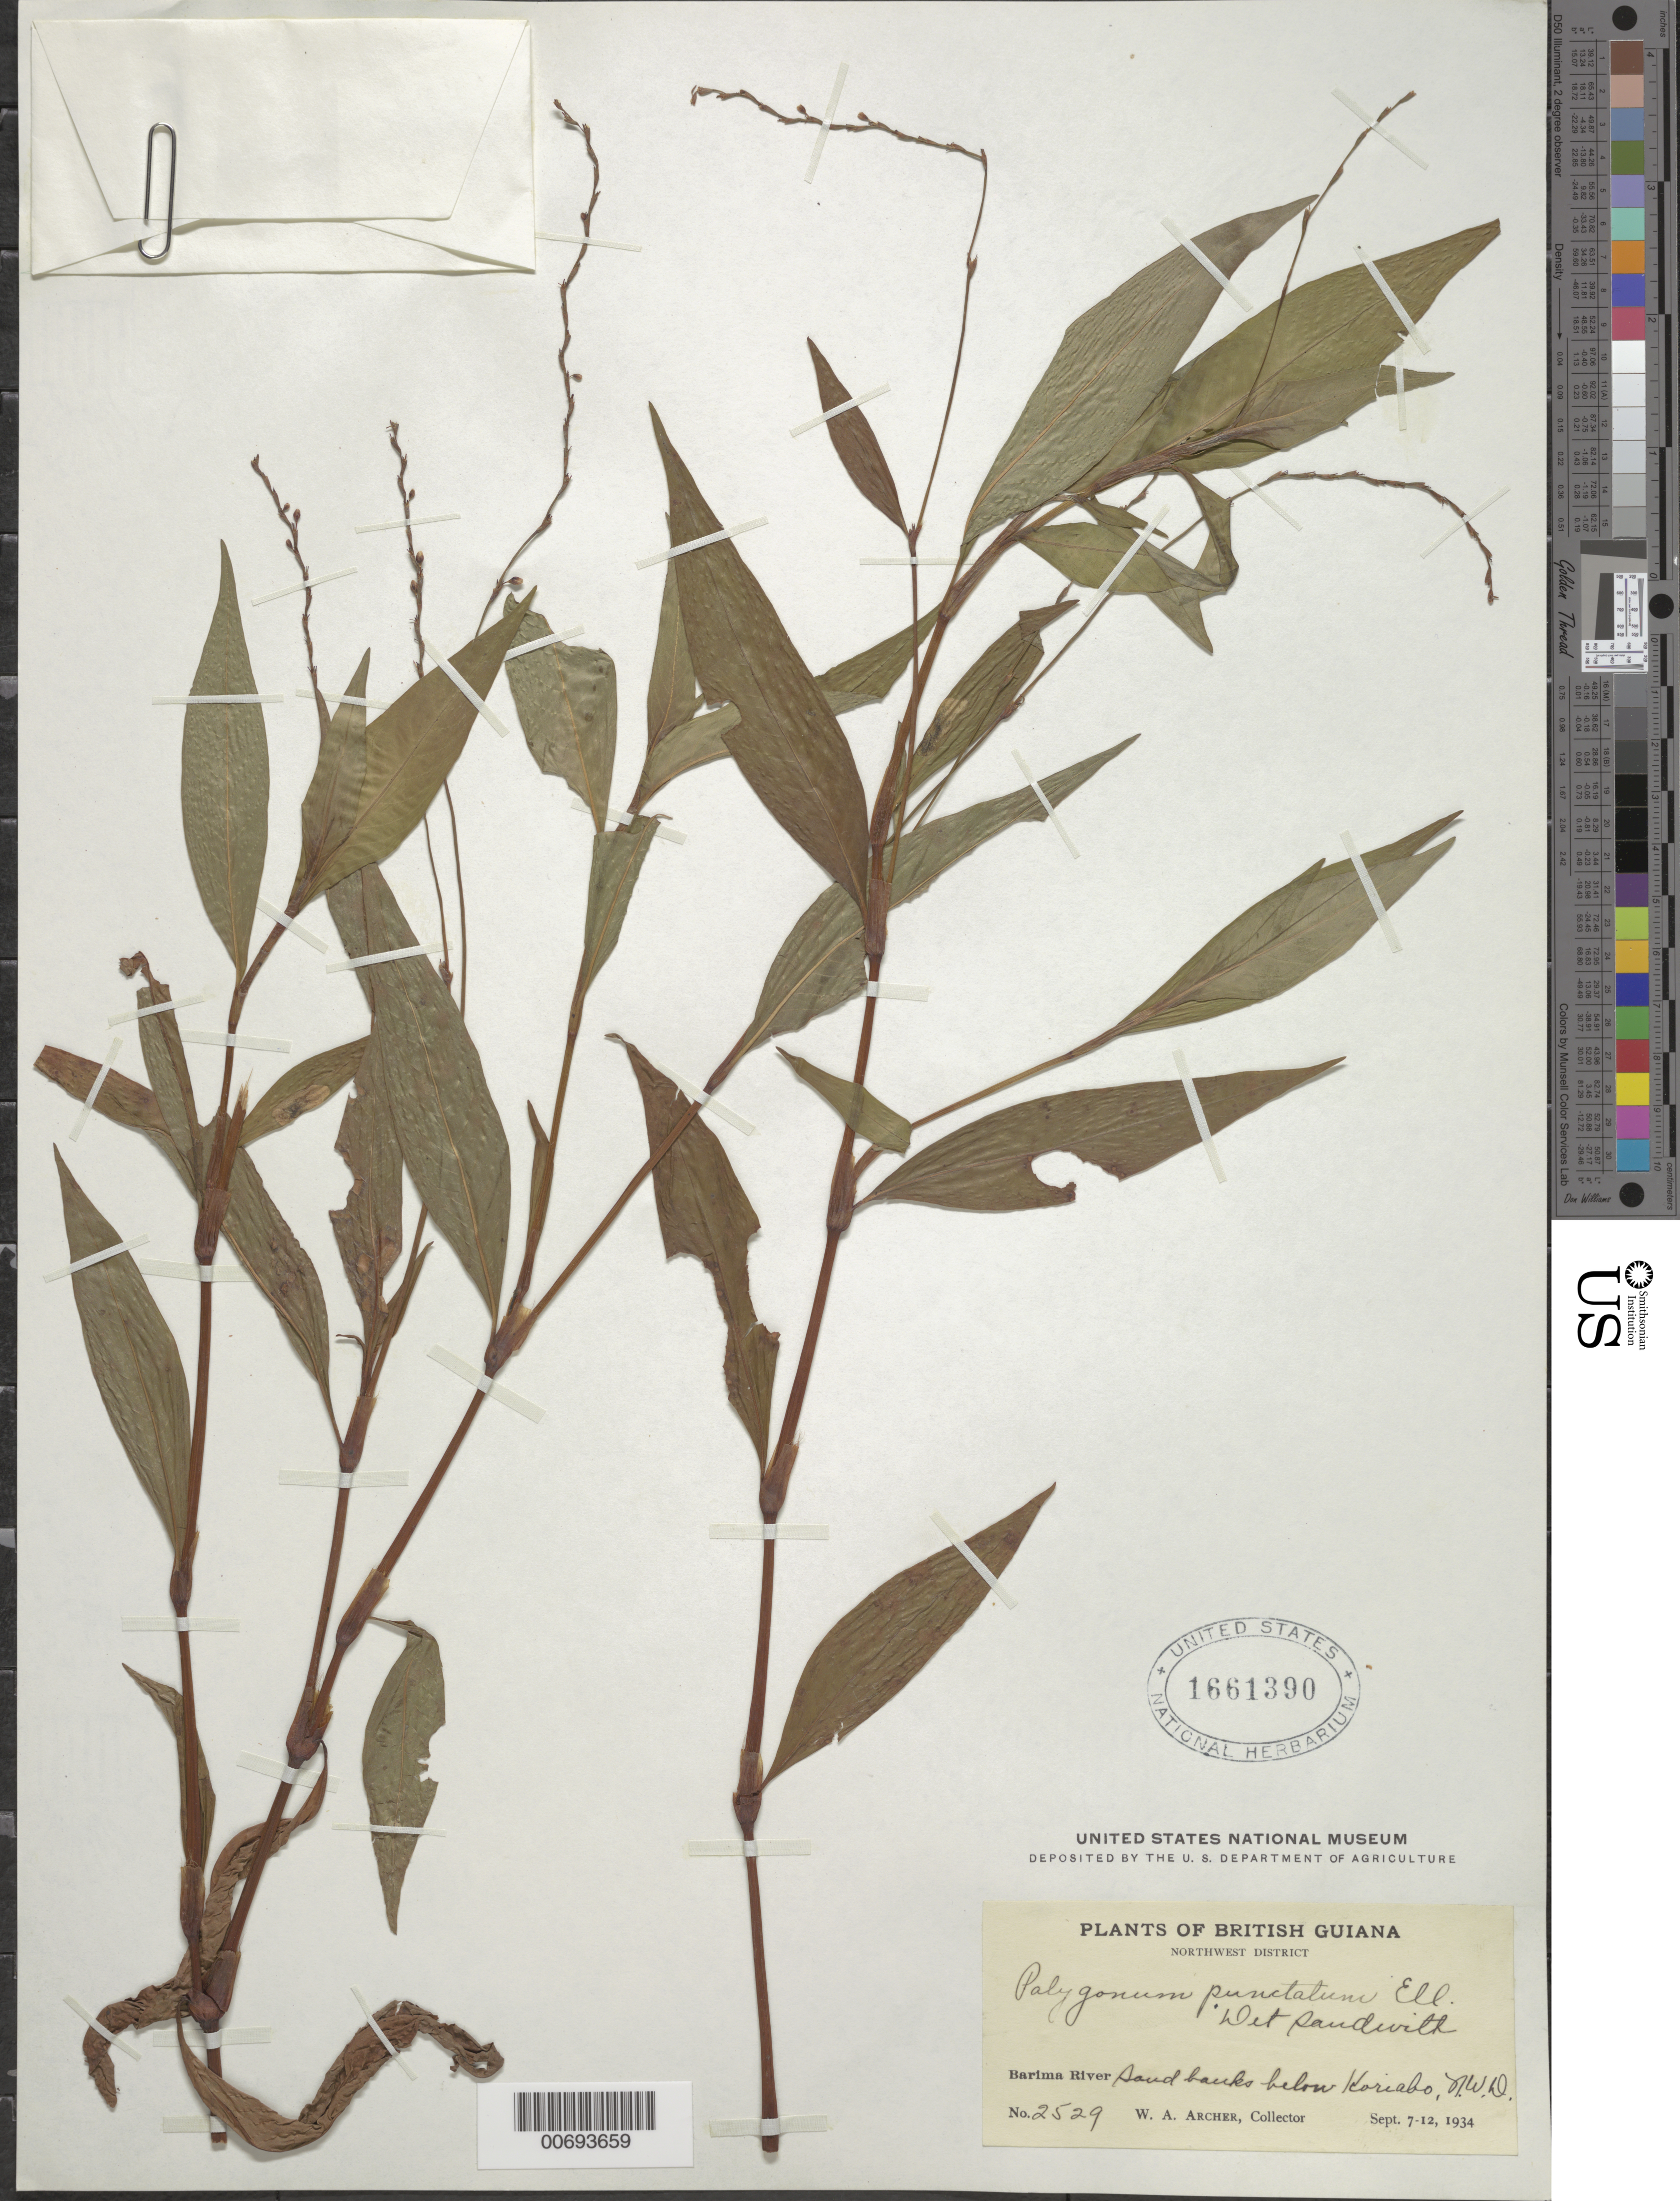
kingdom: Plantae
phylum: Tracheophyta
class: Magnoliopsida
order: Caryophyllales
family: Polygonaceae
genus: Persicaria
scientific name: Persicaria punctata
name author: (Elliott) Small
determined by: Sandwith, N. Y.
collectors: W. A. Archer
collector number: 2529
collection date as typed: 7-Sep-34 to 12-Sep-34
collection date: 1934-09-07/1934-09-12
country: Guyana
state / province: Barima-Waini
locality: Barima R., below Koriabo, Northwest Dist.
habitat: Sand banks below Koraibo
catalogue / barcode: US 1661390